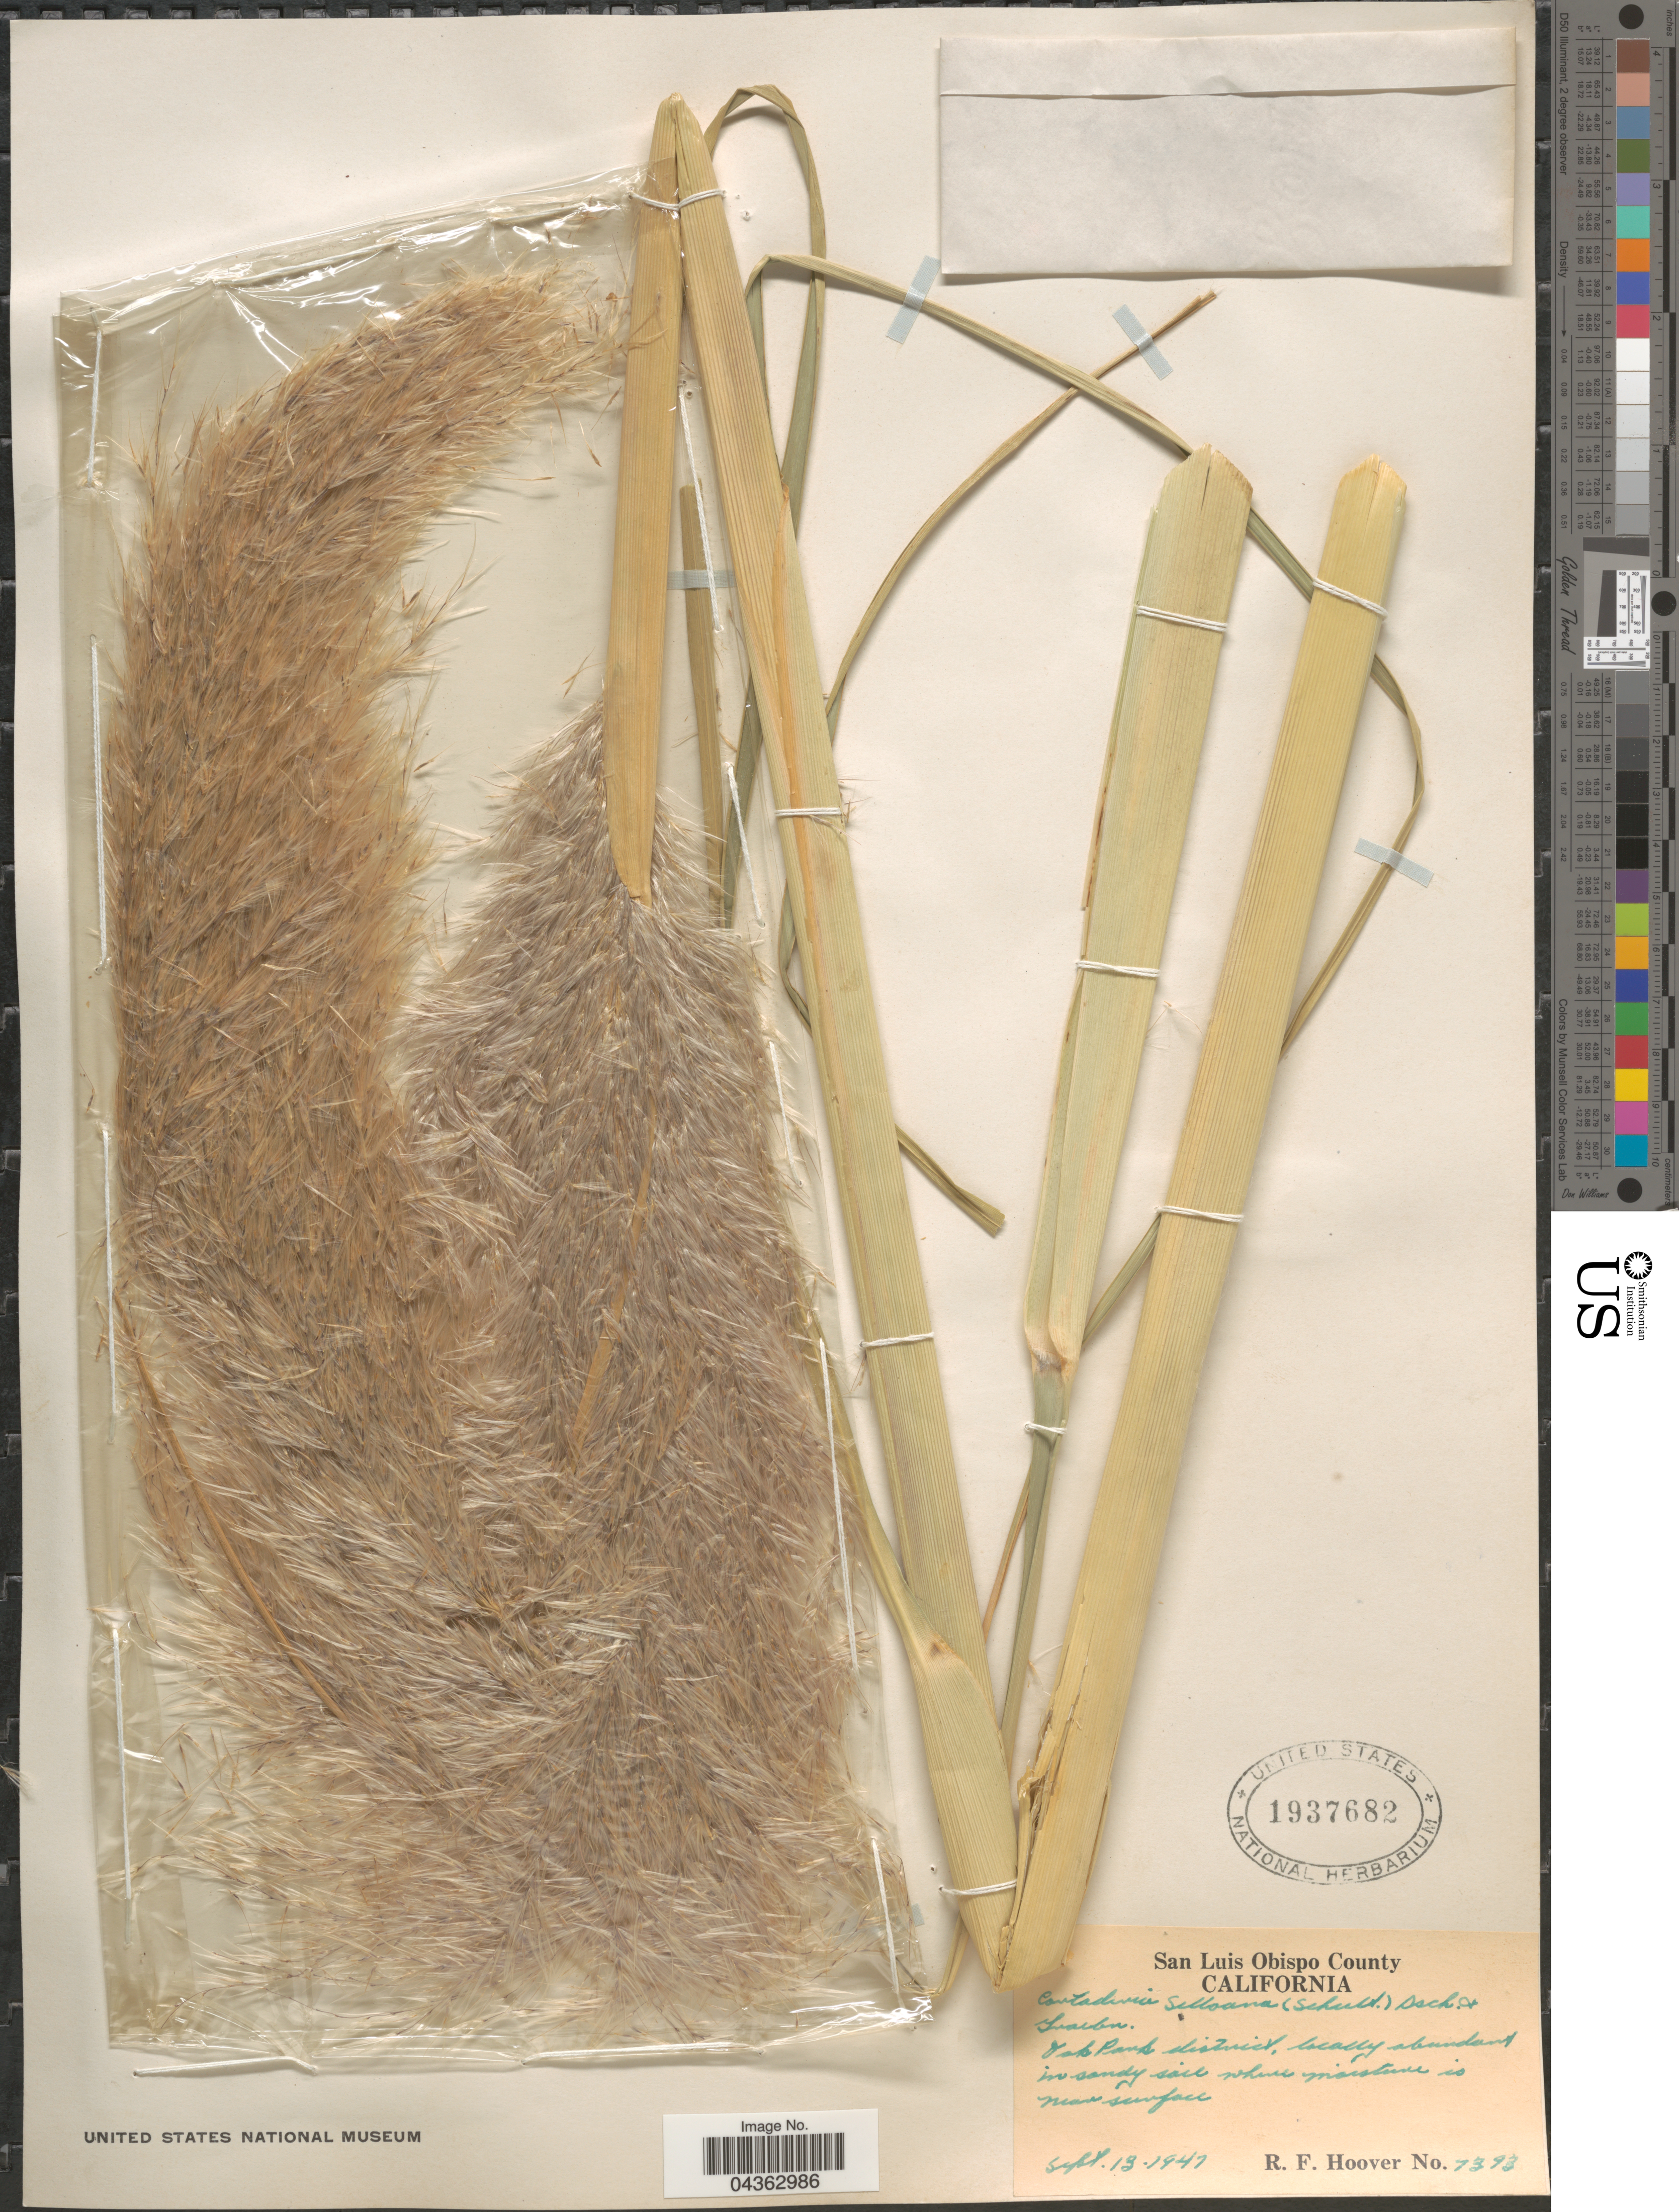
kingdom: Plantae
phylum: Tracheophyta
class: Liliopsida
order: Poales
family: Poaceae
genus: Cortaderia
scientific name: Cortaderia selloana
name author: (Schult. & Schult. f.) Asch. & Graebn.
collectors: R. F. Hoover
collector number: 7393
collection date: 1947-09-13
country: United States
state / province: California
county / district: San Luis Obispo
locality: San Luis Obispo County. Oak Park district, locally abundant in sandy soil.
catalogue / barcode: US 1937682